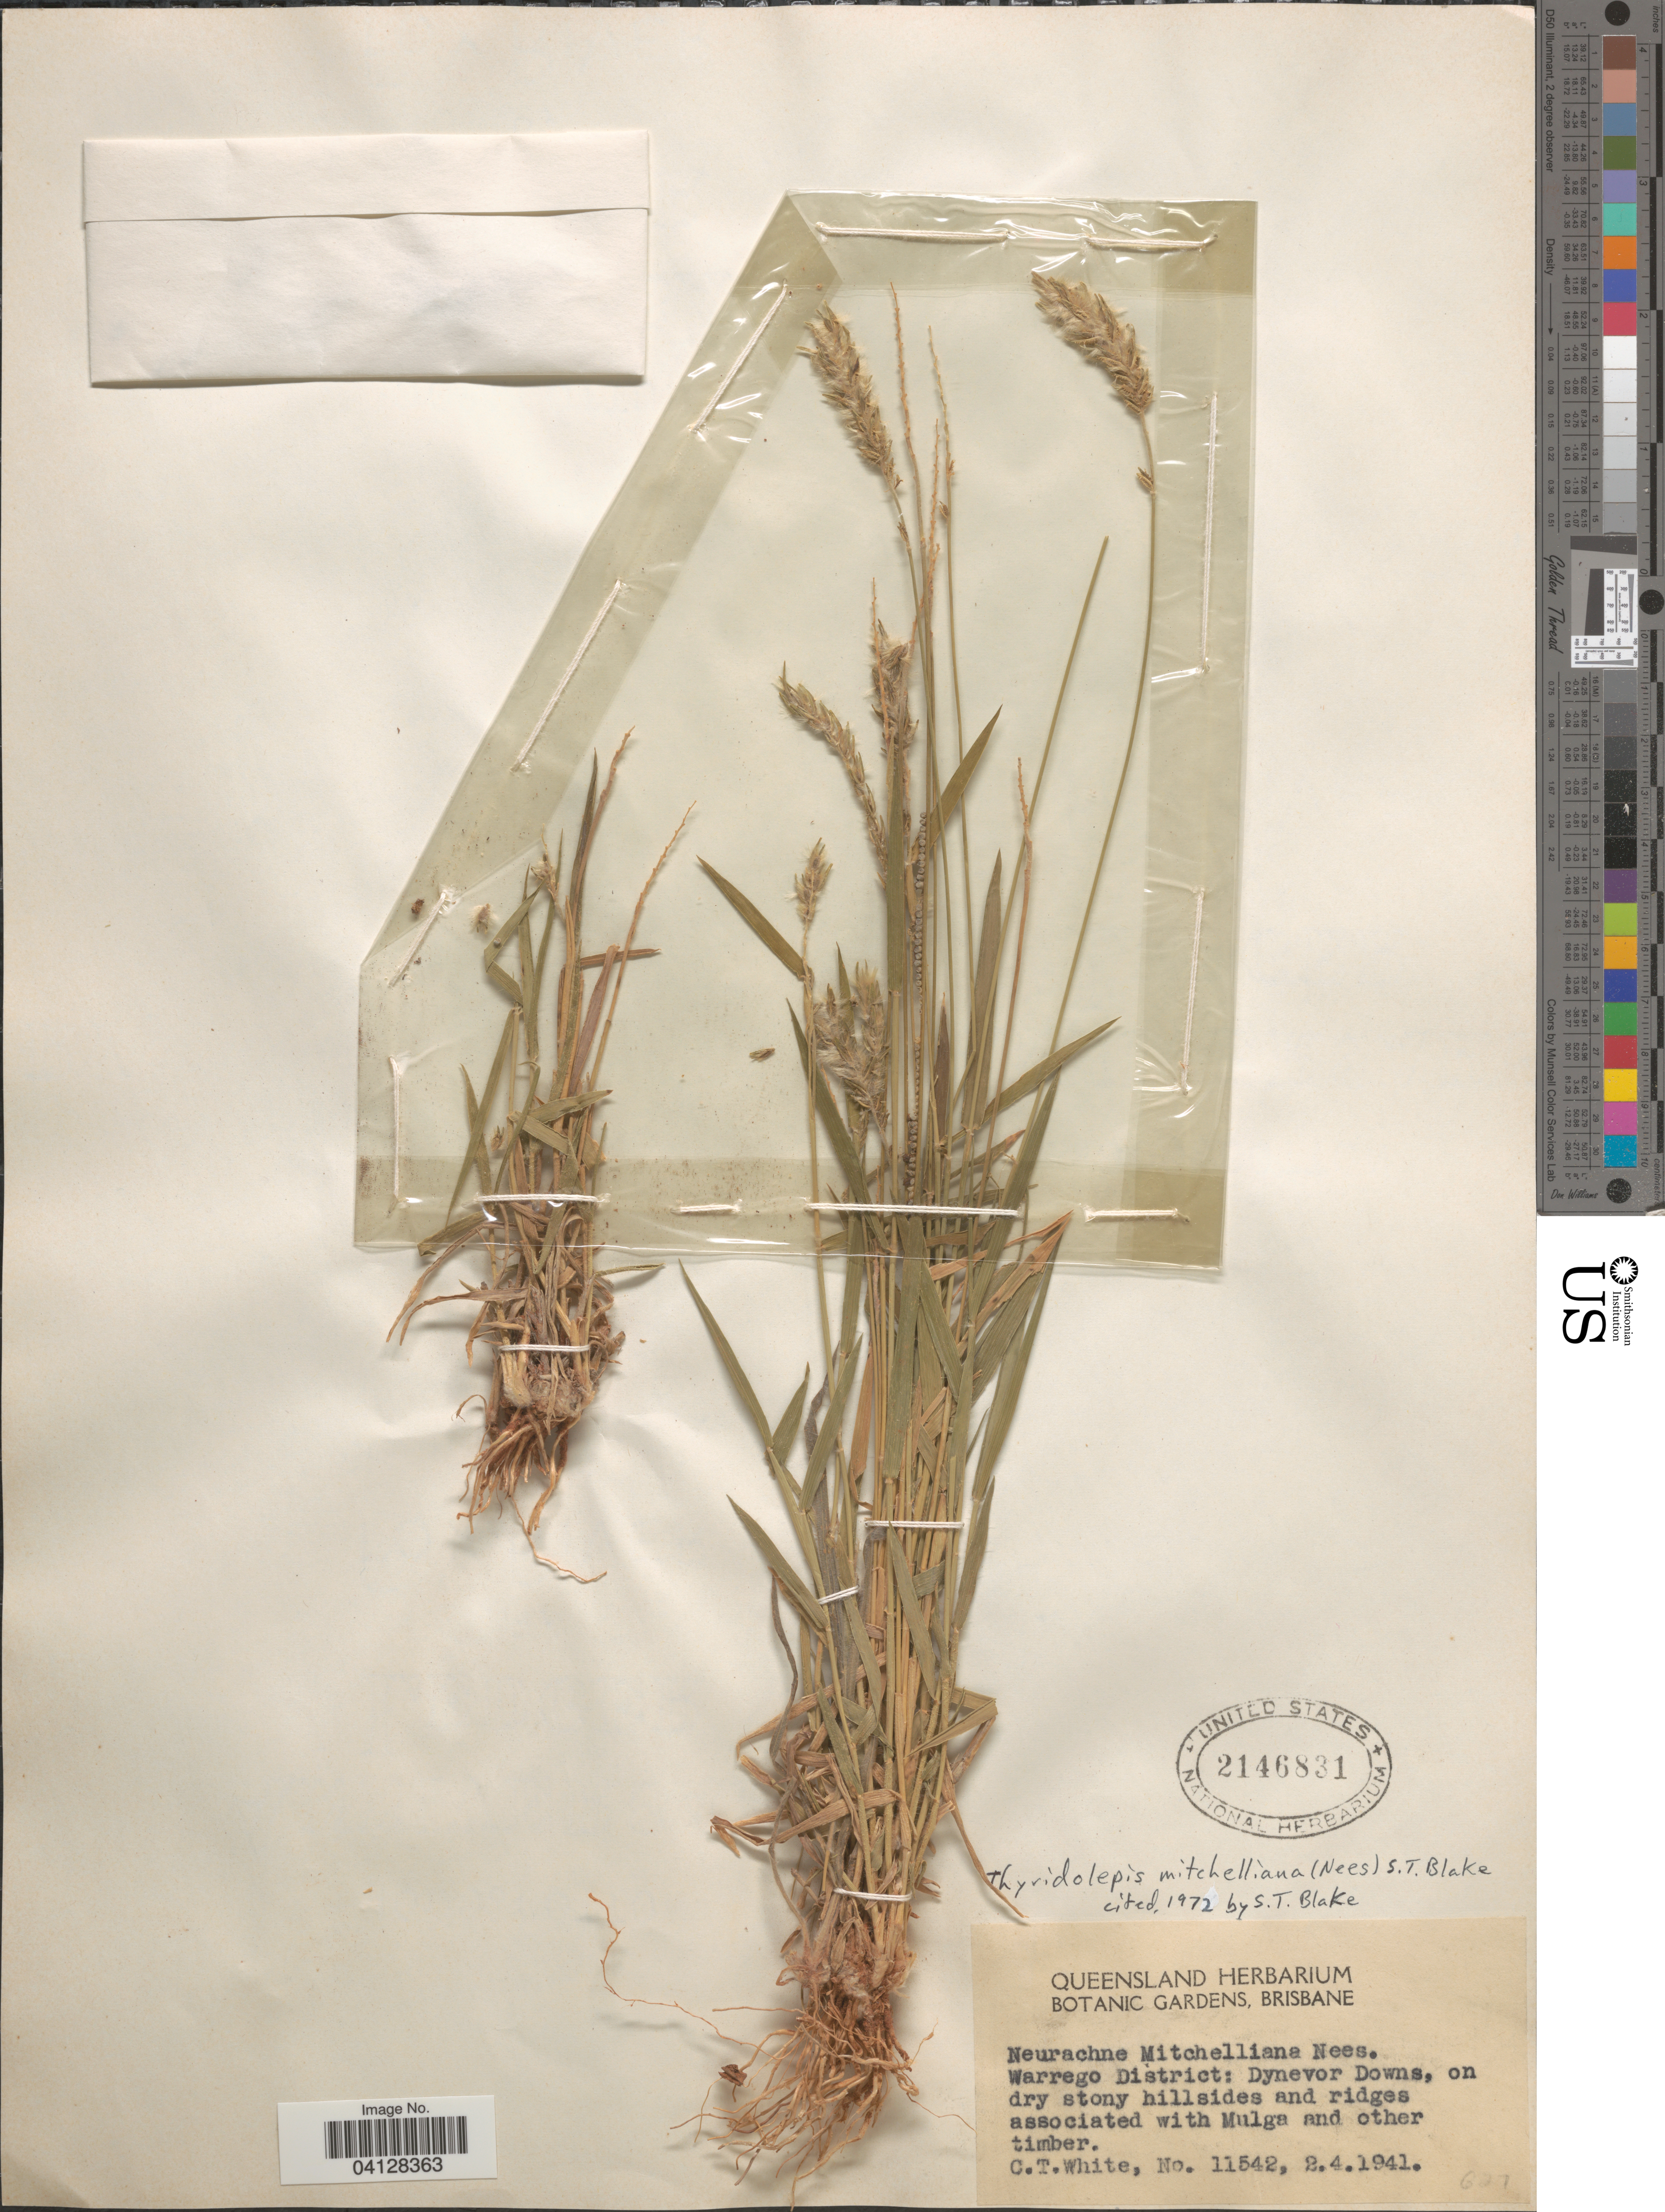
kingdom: Plantae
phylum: Tracheophyta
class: Liliopsida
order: Poales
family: Poaceae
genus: Neurachne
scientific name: Neurachne mitchelliana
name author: Nees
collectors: C. T. White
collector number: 11542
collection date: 1941-04-02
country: Australia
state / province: Queensland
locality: Warrego District: Dynevor Downs.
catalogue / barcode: US 2146831